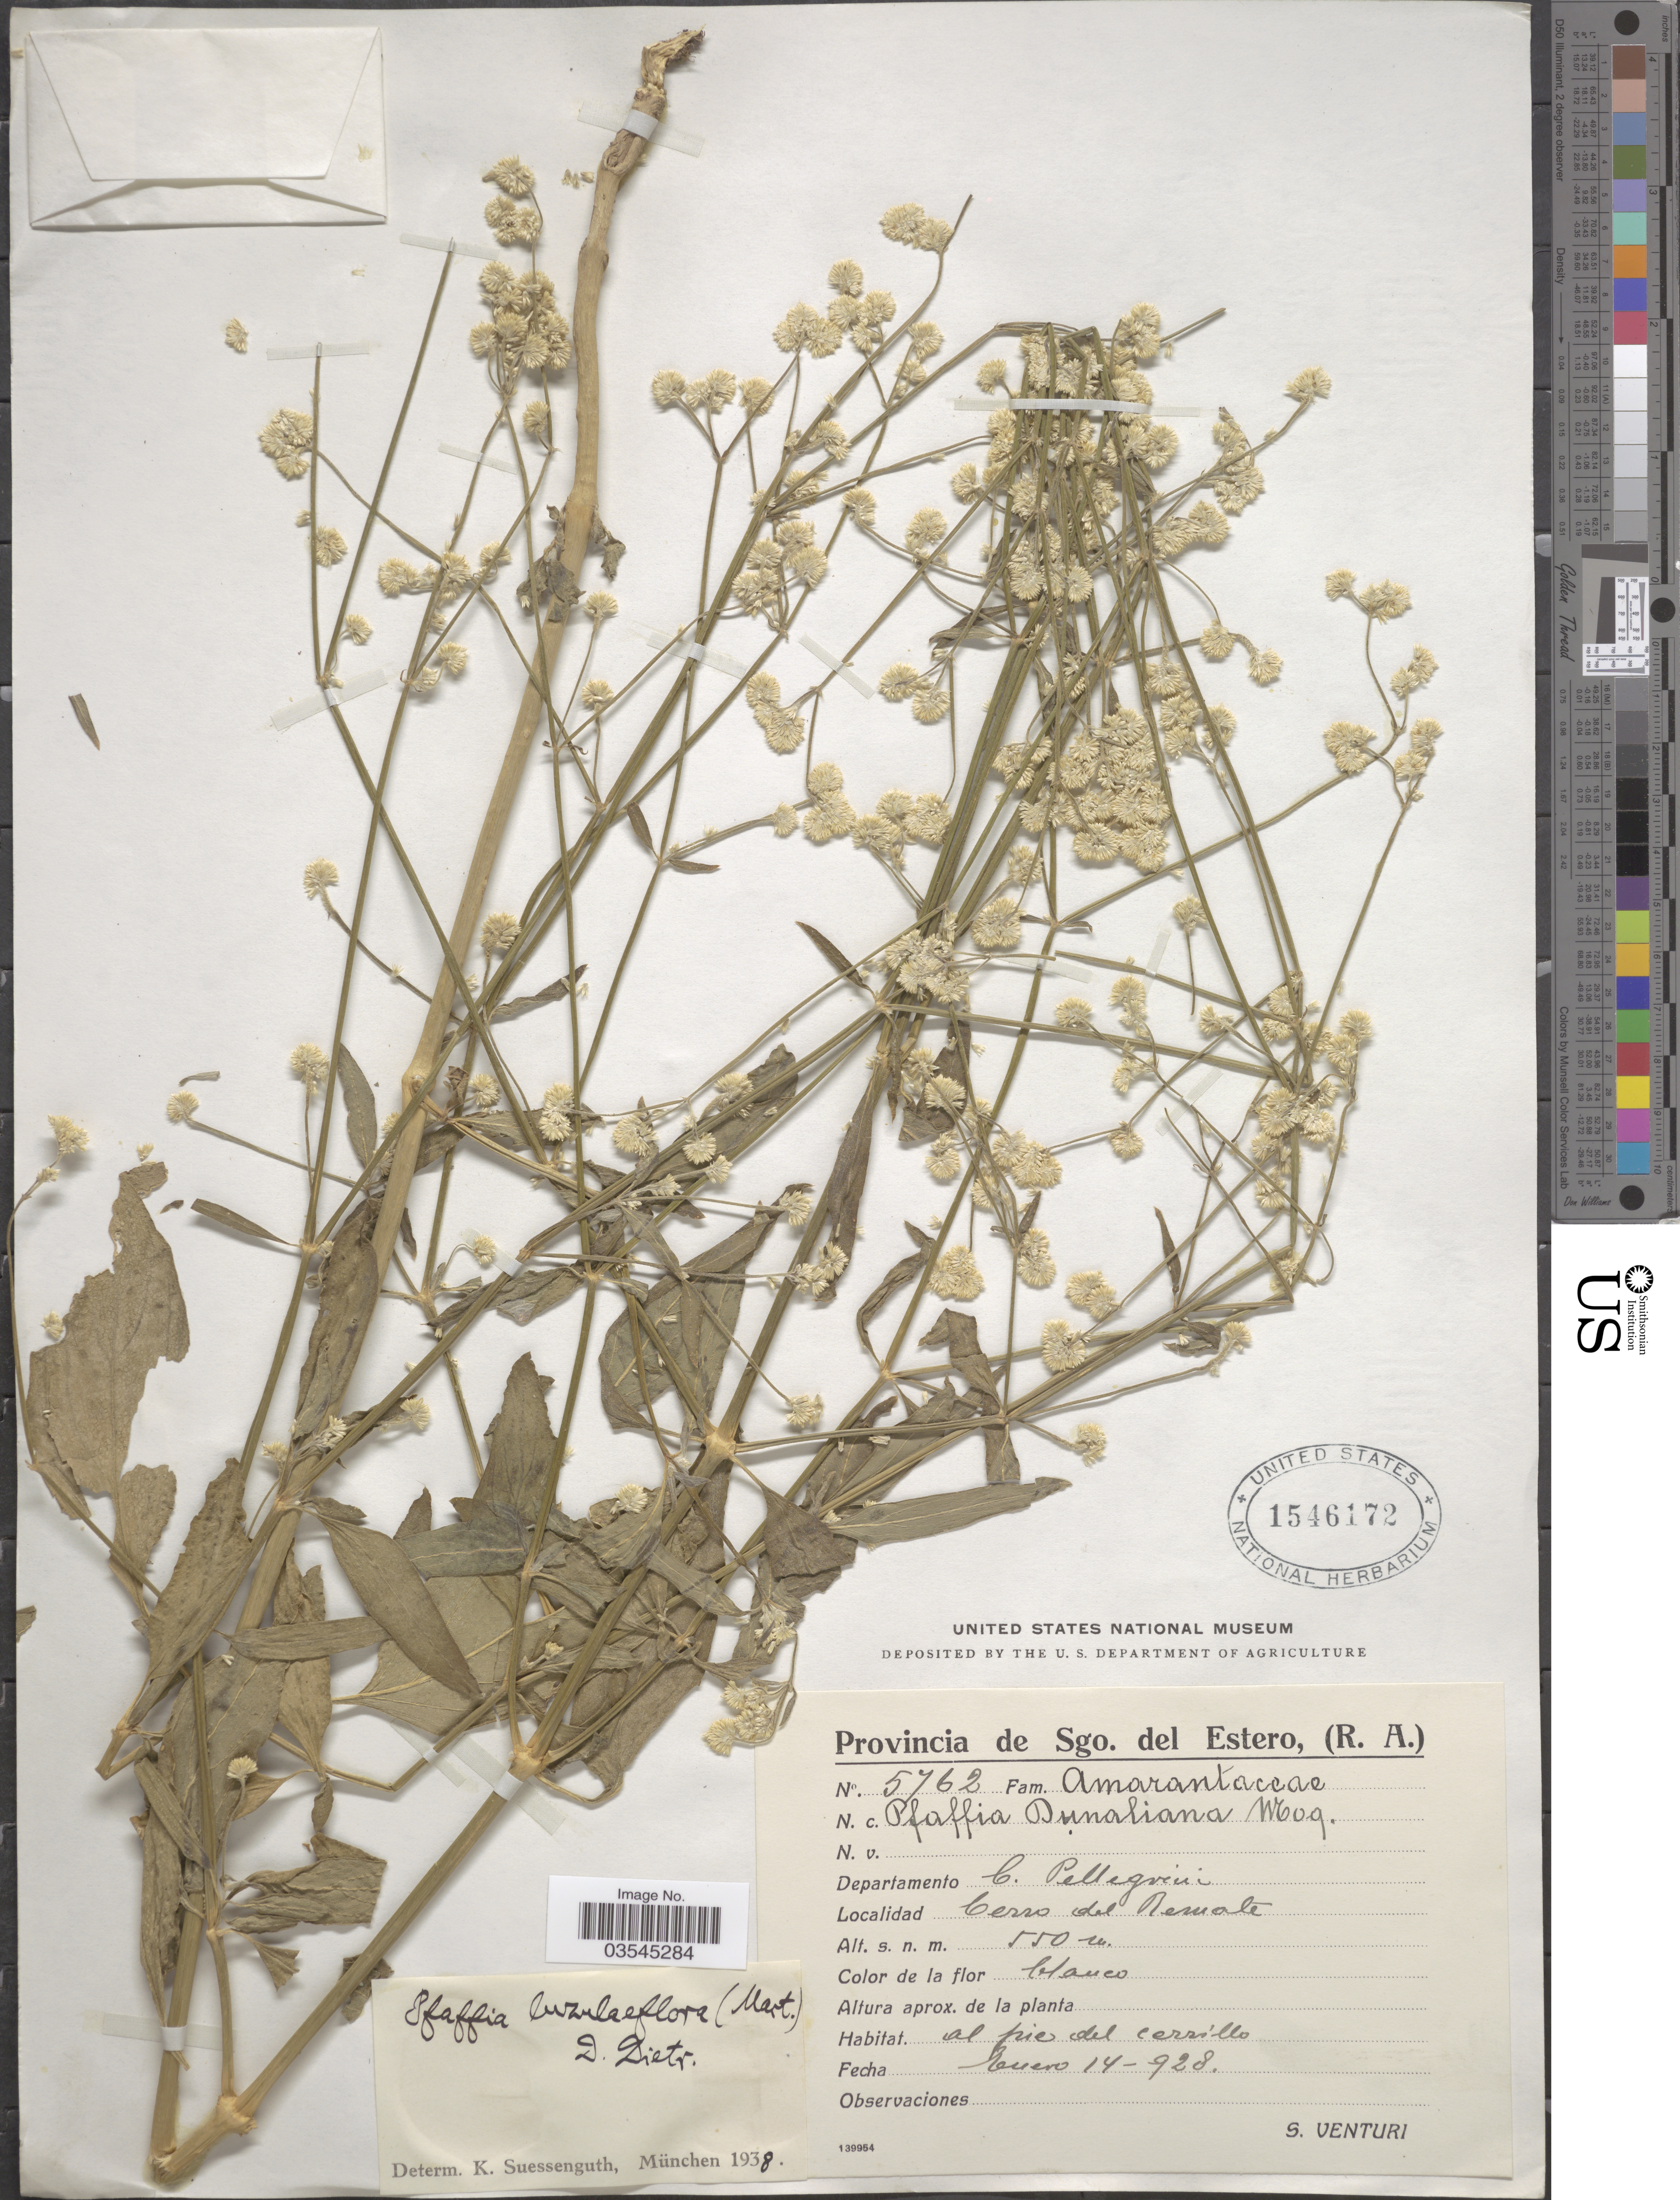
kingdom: Plantae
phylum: Tracheophyta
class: Magnoliopsida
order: Caryophyllales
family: Amaranthaceae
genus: Pfaffia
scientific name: Pfaffia glomerata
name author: (Spreng.) Pedersen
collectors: S. Venturi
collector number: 5762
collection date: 1928-01-14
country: Argentina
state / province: Santiago del Estero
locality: Departamento C. Pellegrini. Cerro del Remate.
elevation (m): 550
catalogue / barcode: US 1546172